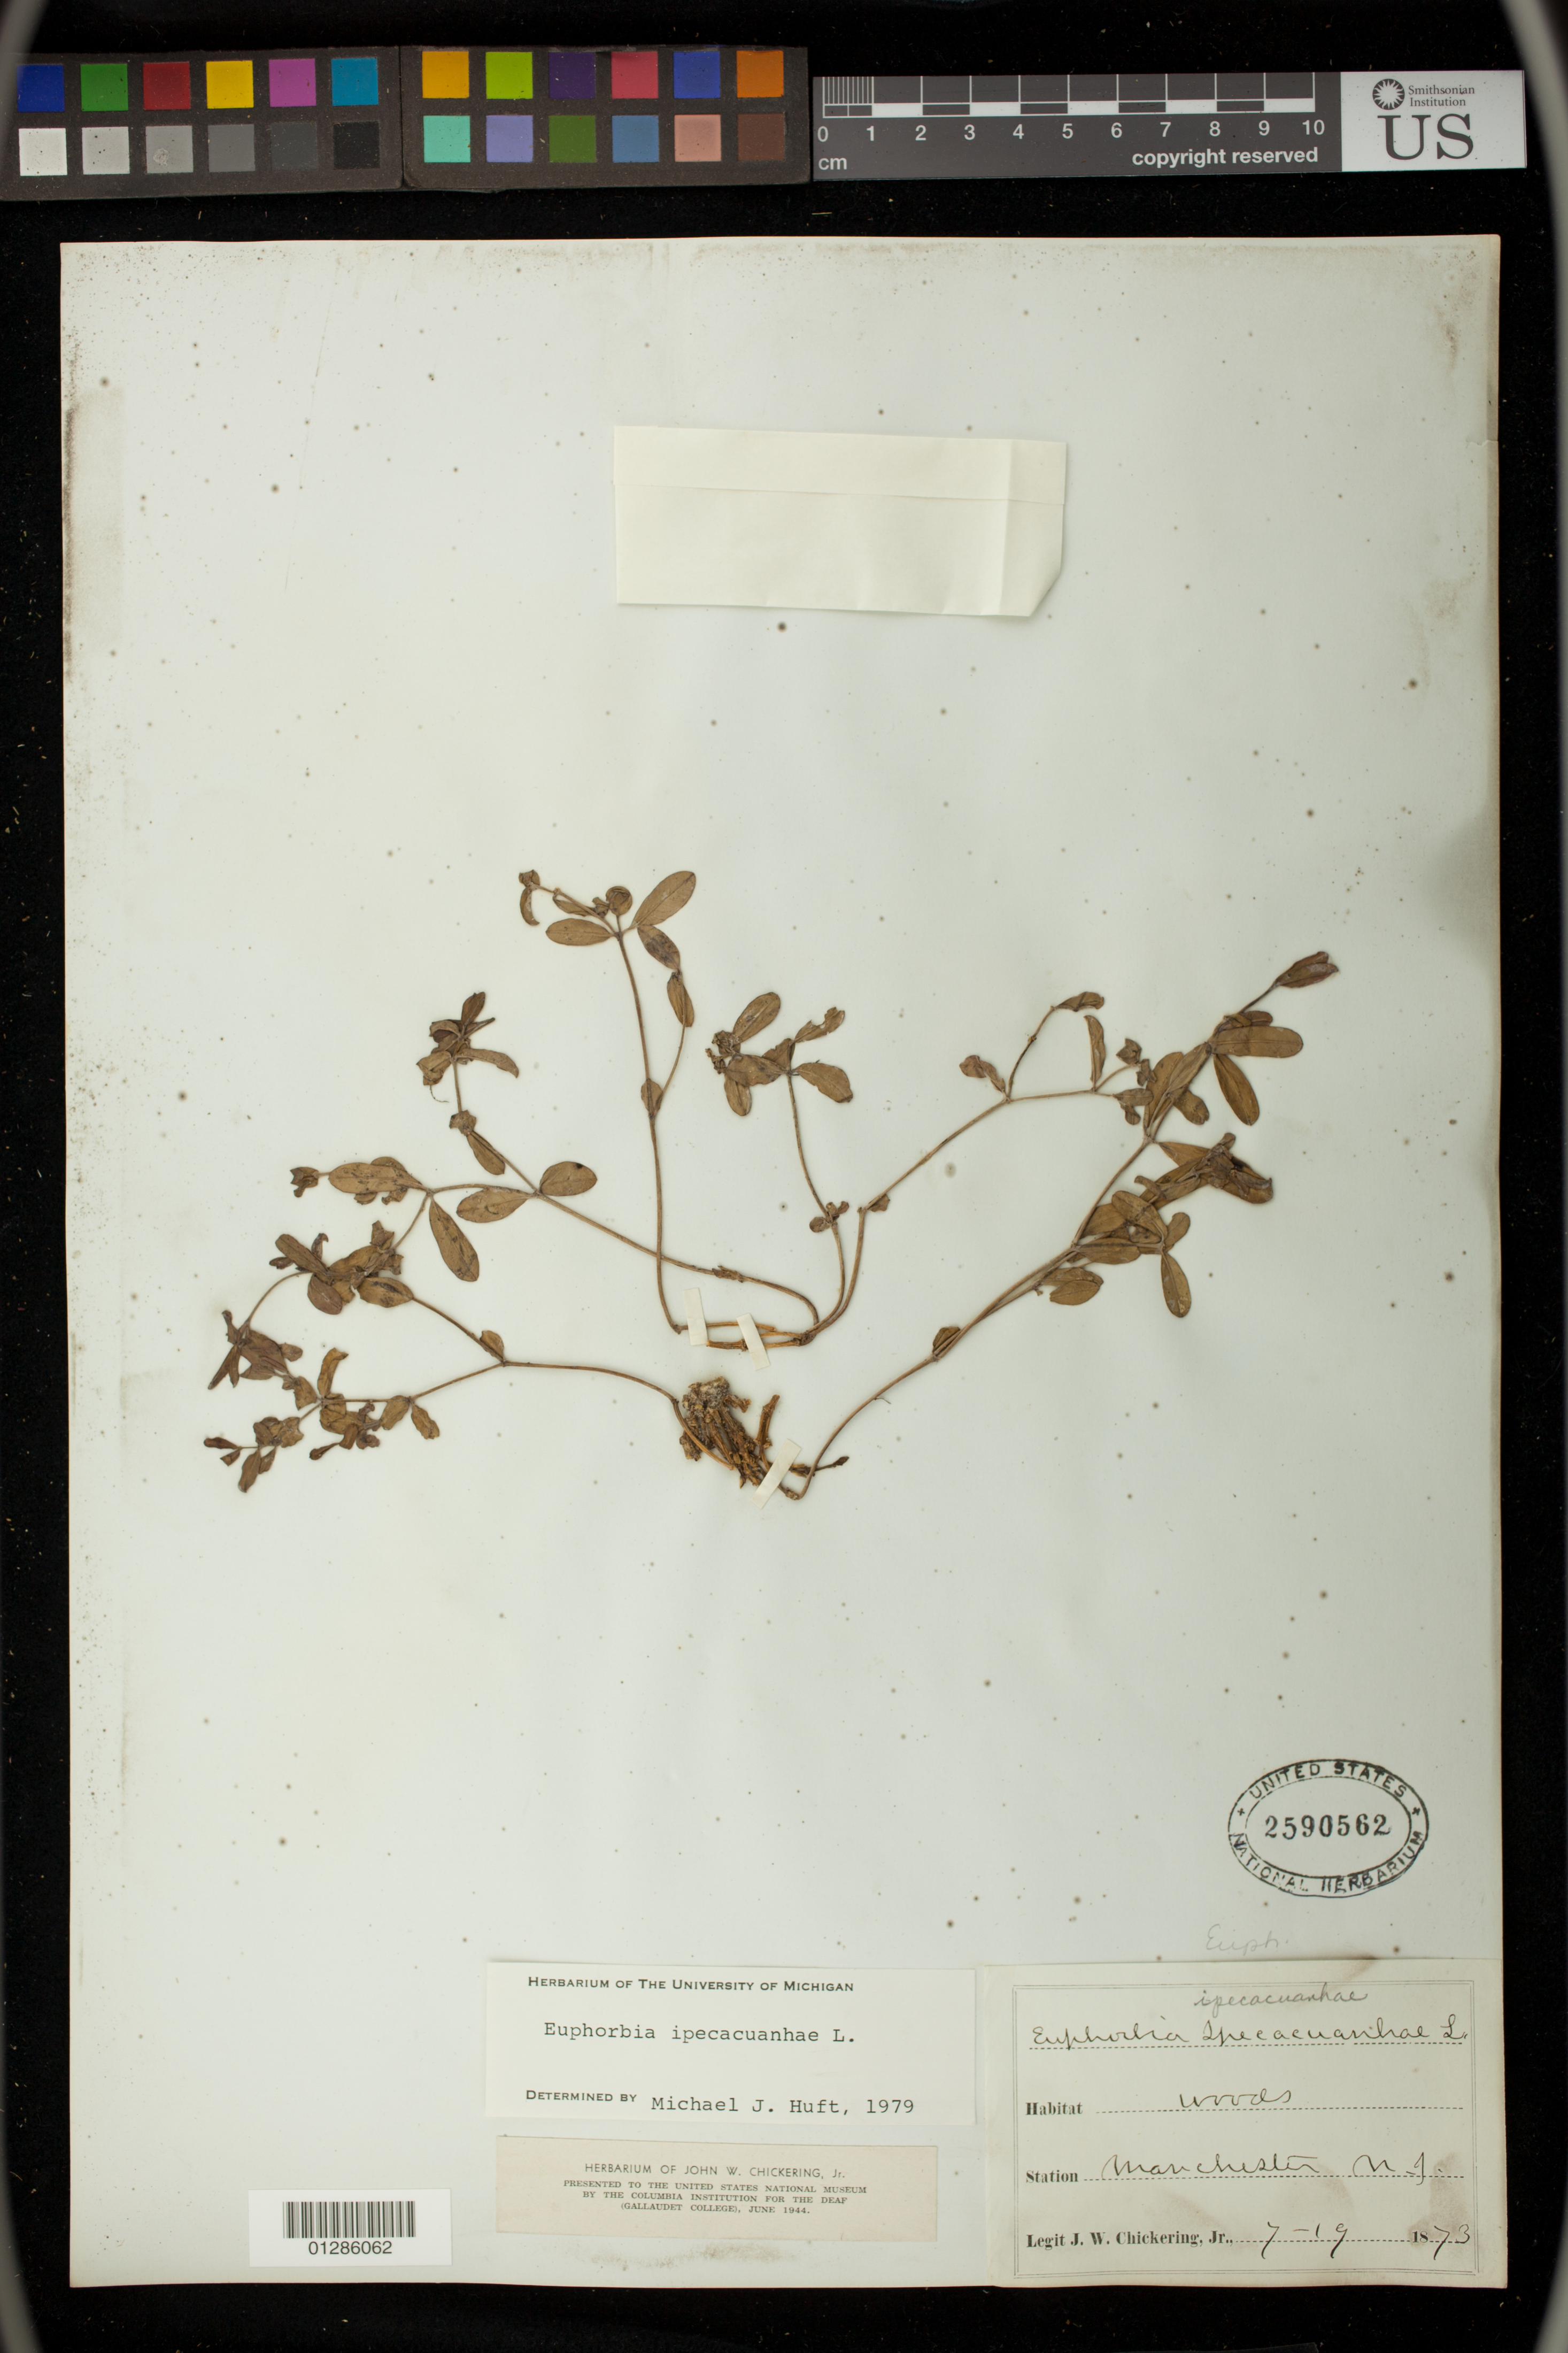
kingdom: Plantae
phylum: Tracheophyta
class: Magnoliopsida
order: Malpighiales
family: Euphorbiaceae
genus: Euphorbia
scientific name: Euphorbia ipecacuanhae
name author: L.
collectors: J. Chickering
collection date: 1873-07-19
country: United States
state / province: New Jersey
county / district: Ocean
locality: Manchester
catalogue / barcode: US 2590562